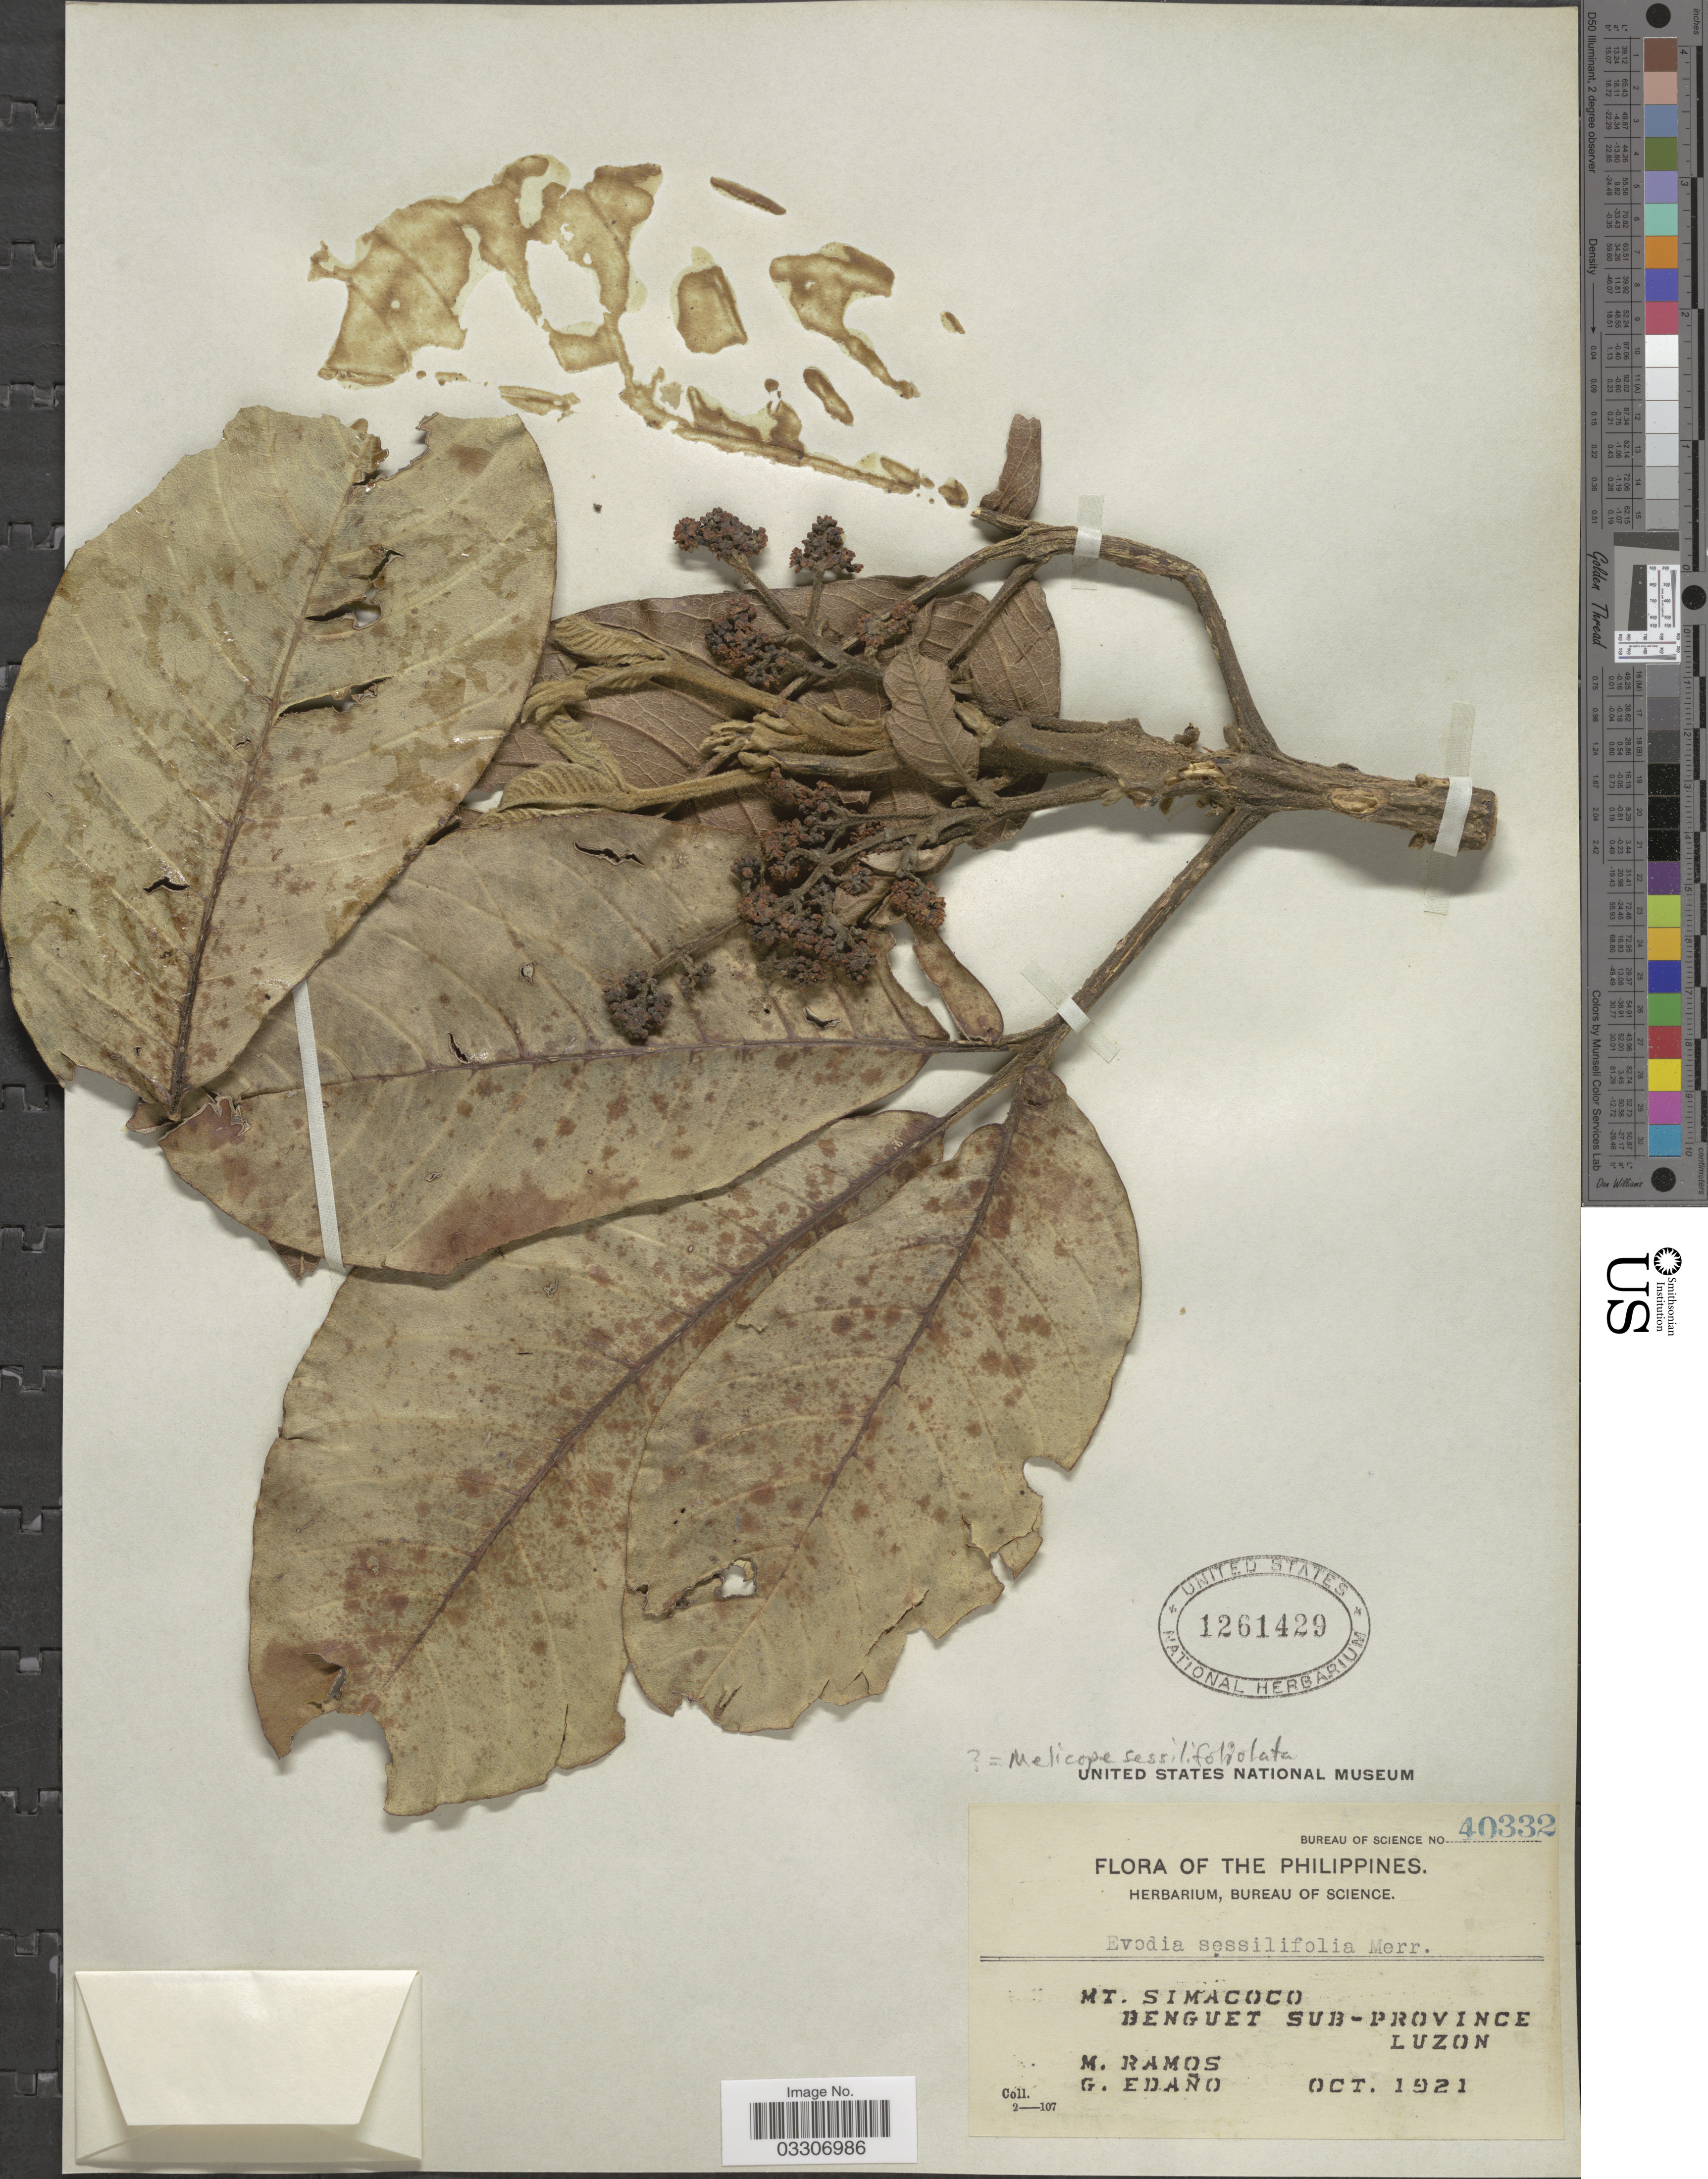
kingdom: Plantae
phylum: Tracheophyta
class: Magnoliopsida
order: Sapindales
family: Rutaceae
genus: Melicope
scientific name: Melicope sessilifoliola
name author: (Merr.) T.G. Hartley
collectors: M. Ramos & G. Edaño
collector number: Bureau of Science 40332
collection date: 1921-10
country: Philippines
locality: Mt. Simacoco, Benguet Sub-Province, Luzon.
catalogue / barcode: US 1261429